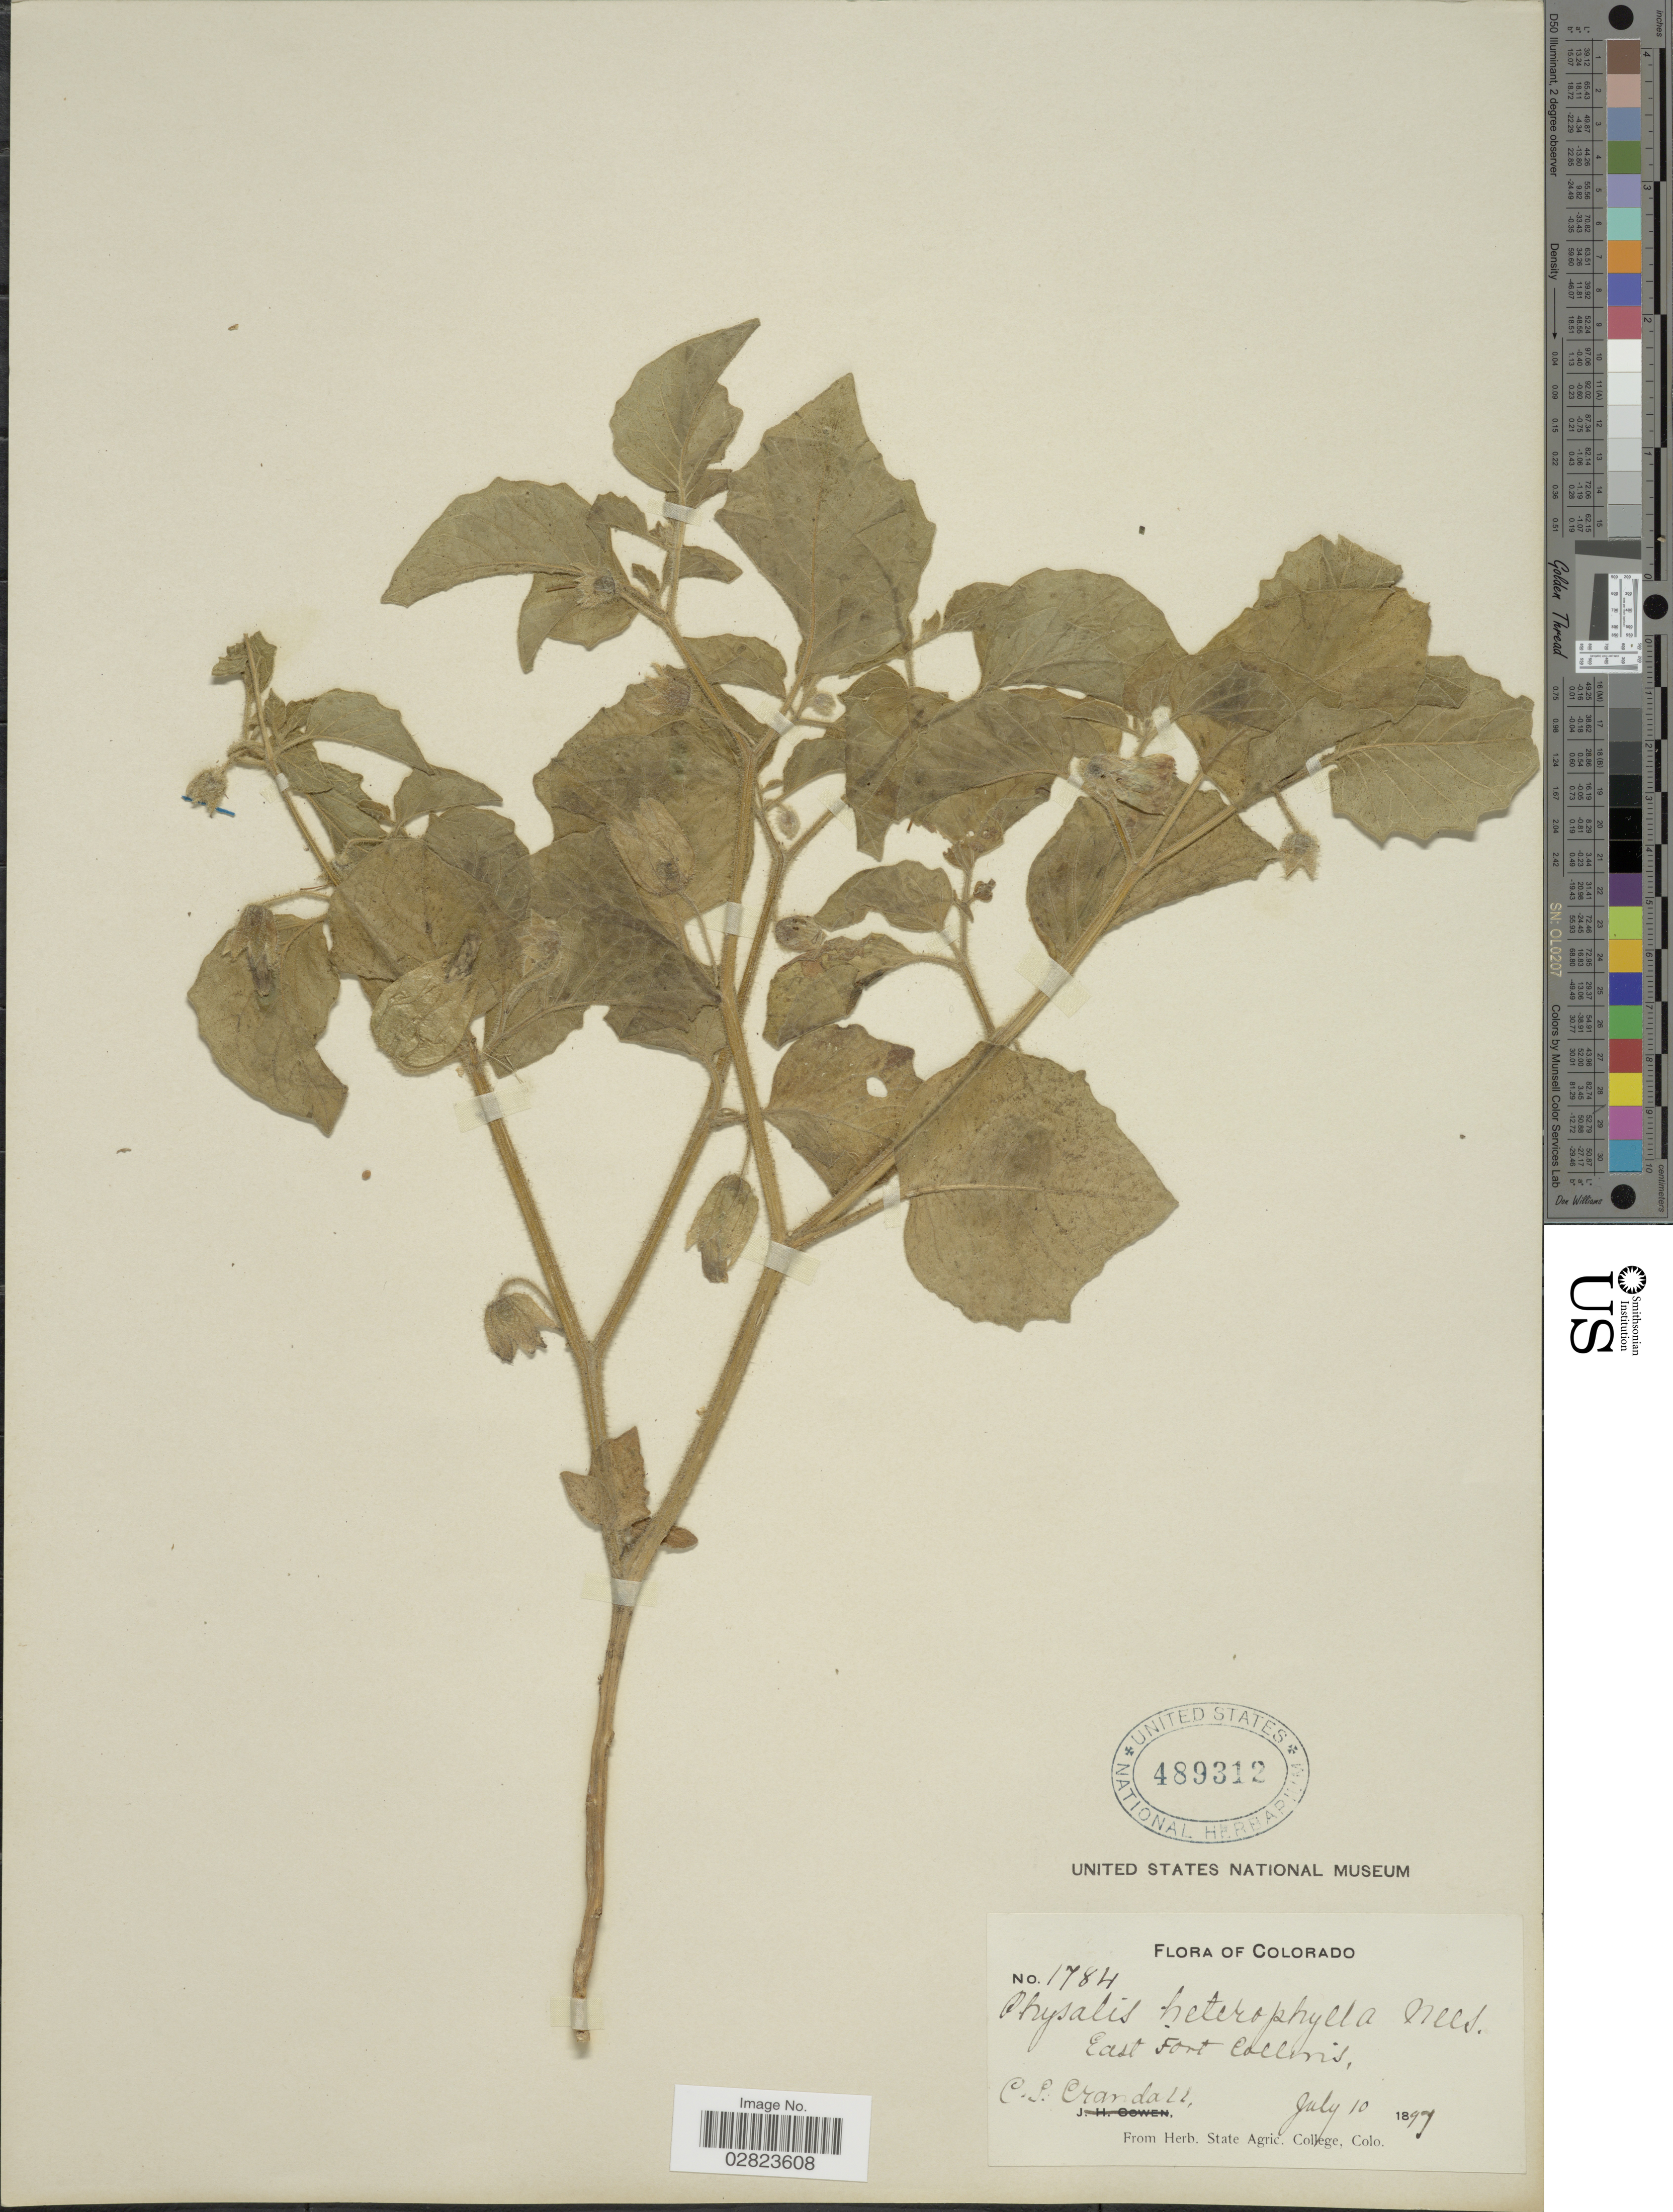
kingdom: Plantae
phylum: Tracheophyta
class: Magnoliopsida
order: Solanales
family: Solanaceae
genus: Physalis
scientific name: Physalis heterophylla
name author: Nees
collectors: C. Crandall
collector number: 1784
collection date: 1897-07-10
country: United States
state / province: Colorado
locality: East Fort Collins.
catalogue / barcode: US 489312